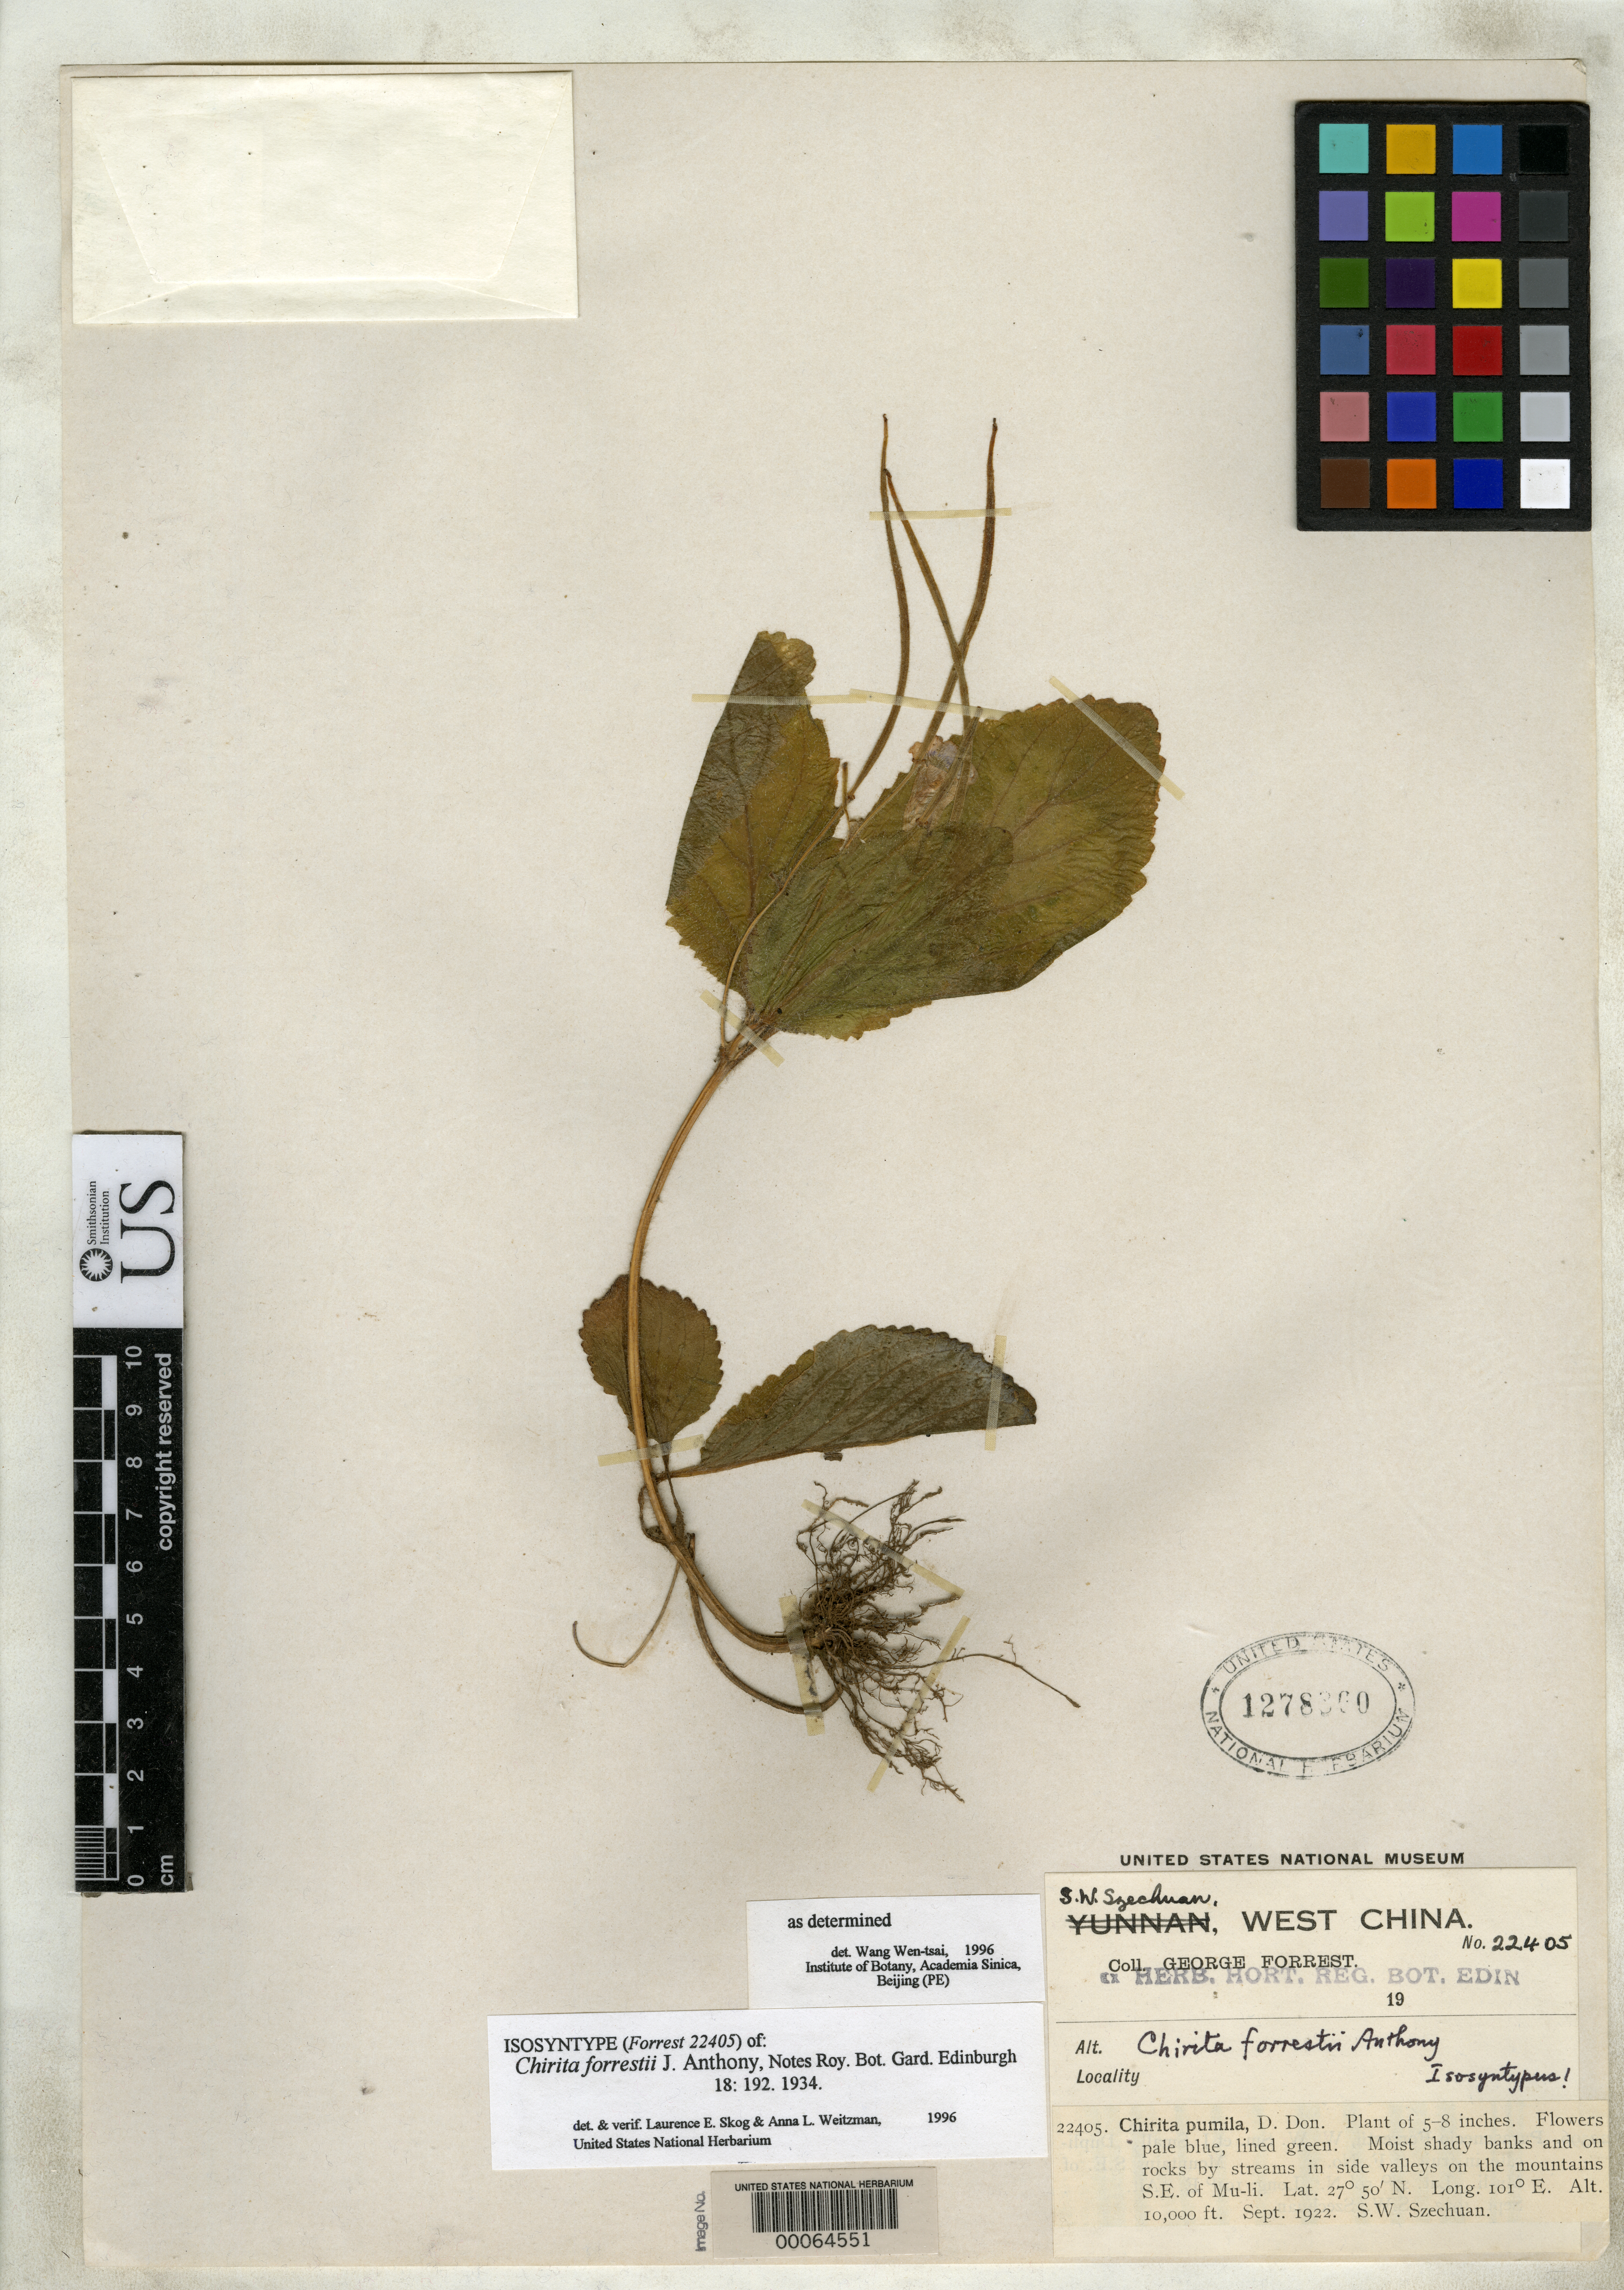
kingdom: Plantae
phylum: Tracheophyta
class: Magnoliopsida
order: Lamiales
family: Gesneriaceae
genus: Chirita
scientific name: Chirita forrestii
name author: J. Anthony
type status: Isosyntype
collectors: G. Forrest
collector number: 22405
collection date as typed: Sep 1922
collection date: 1922-09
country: China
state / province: Sichuan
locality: Mountains SE of Mu-li.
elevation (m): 3048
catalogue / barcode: US 1278860